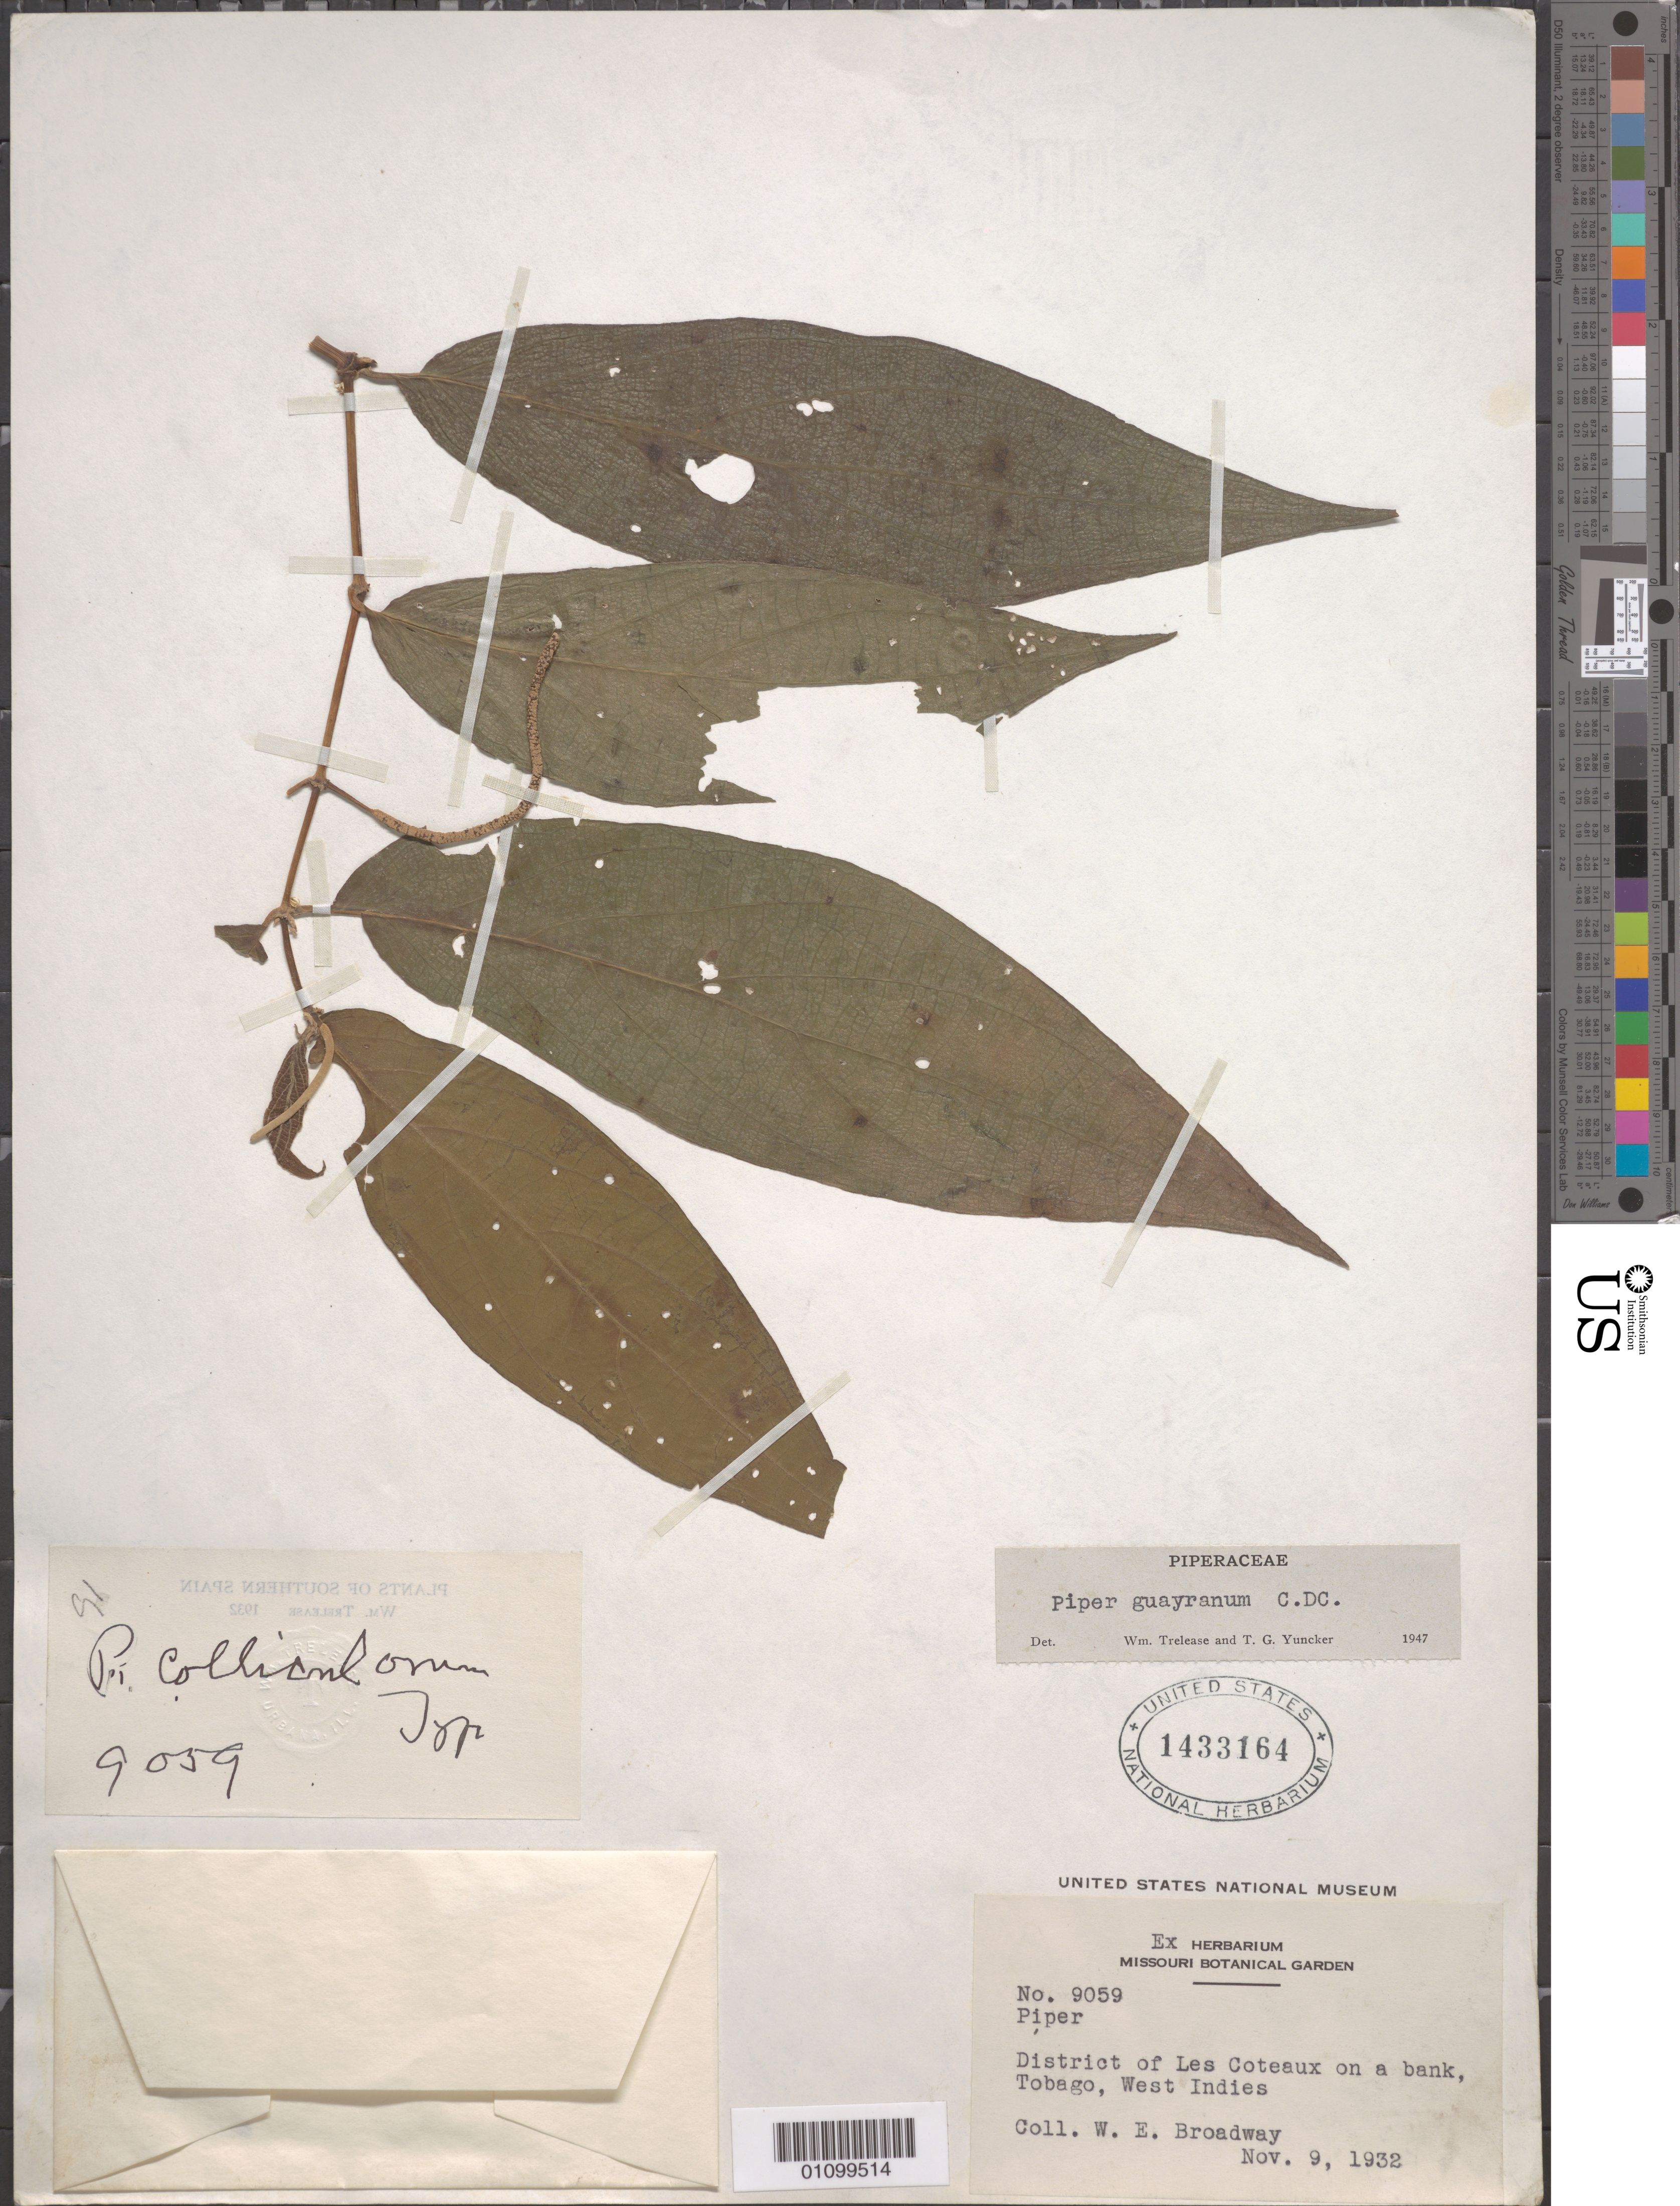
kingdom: Plantae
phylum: Tracheophyta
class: Magnoliopsida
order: Piperales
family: Piperaceae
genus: Piper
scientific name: Piper guayranum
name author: C. DC.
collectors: W. E. Broadway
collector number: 9059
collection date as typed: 09 Nov 1932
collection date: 1932-11-09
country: Trinidad and Tobago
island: Tobago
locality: District of Les Coteaux on a bank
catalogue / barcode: US 1433164